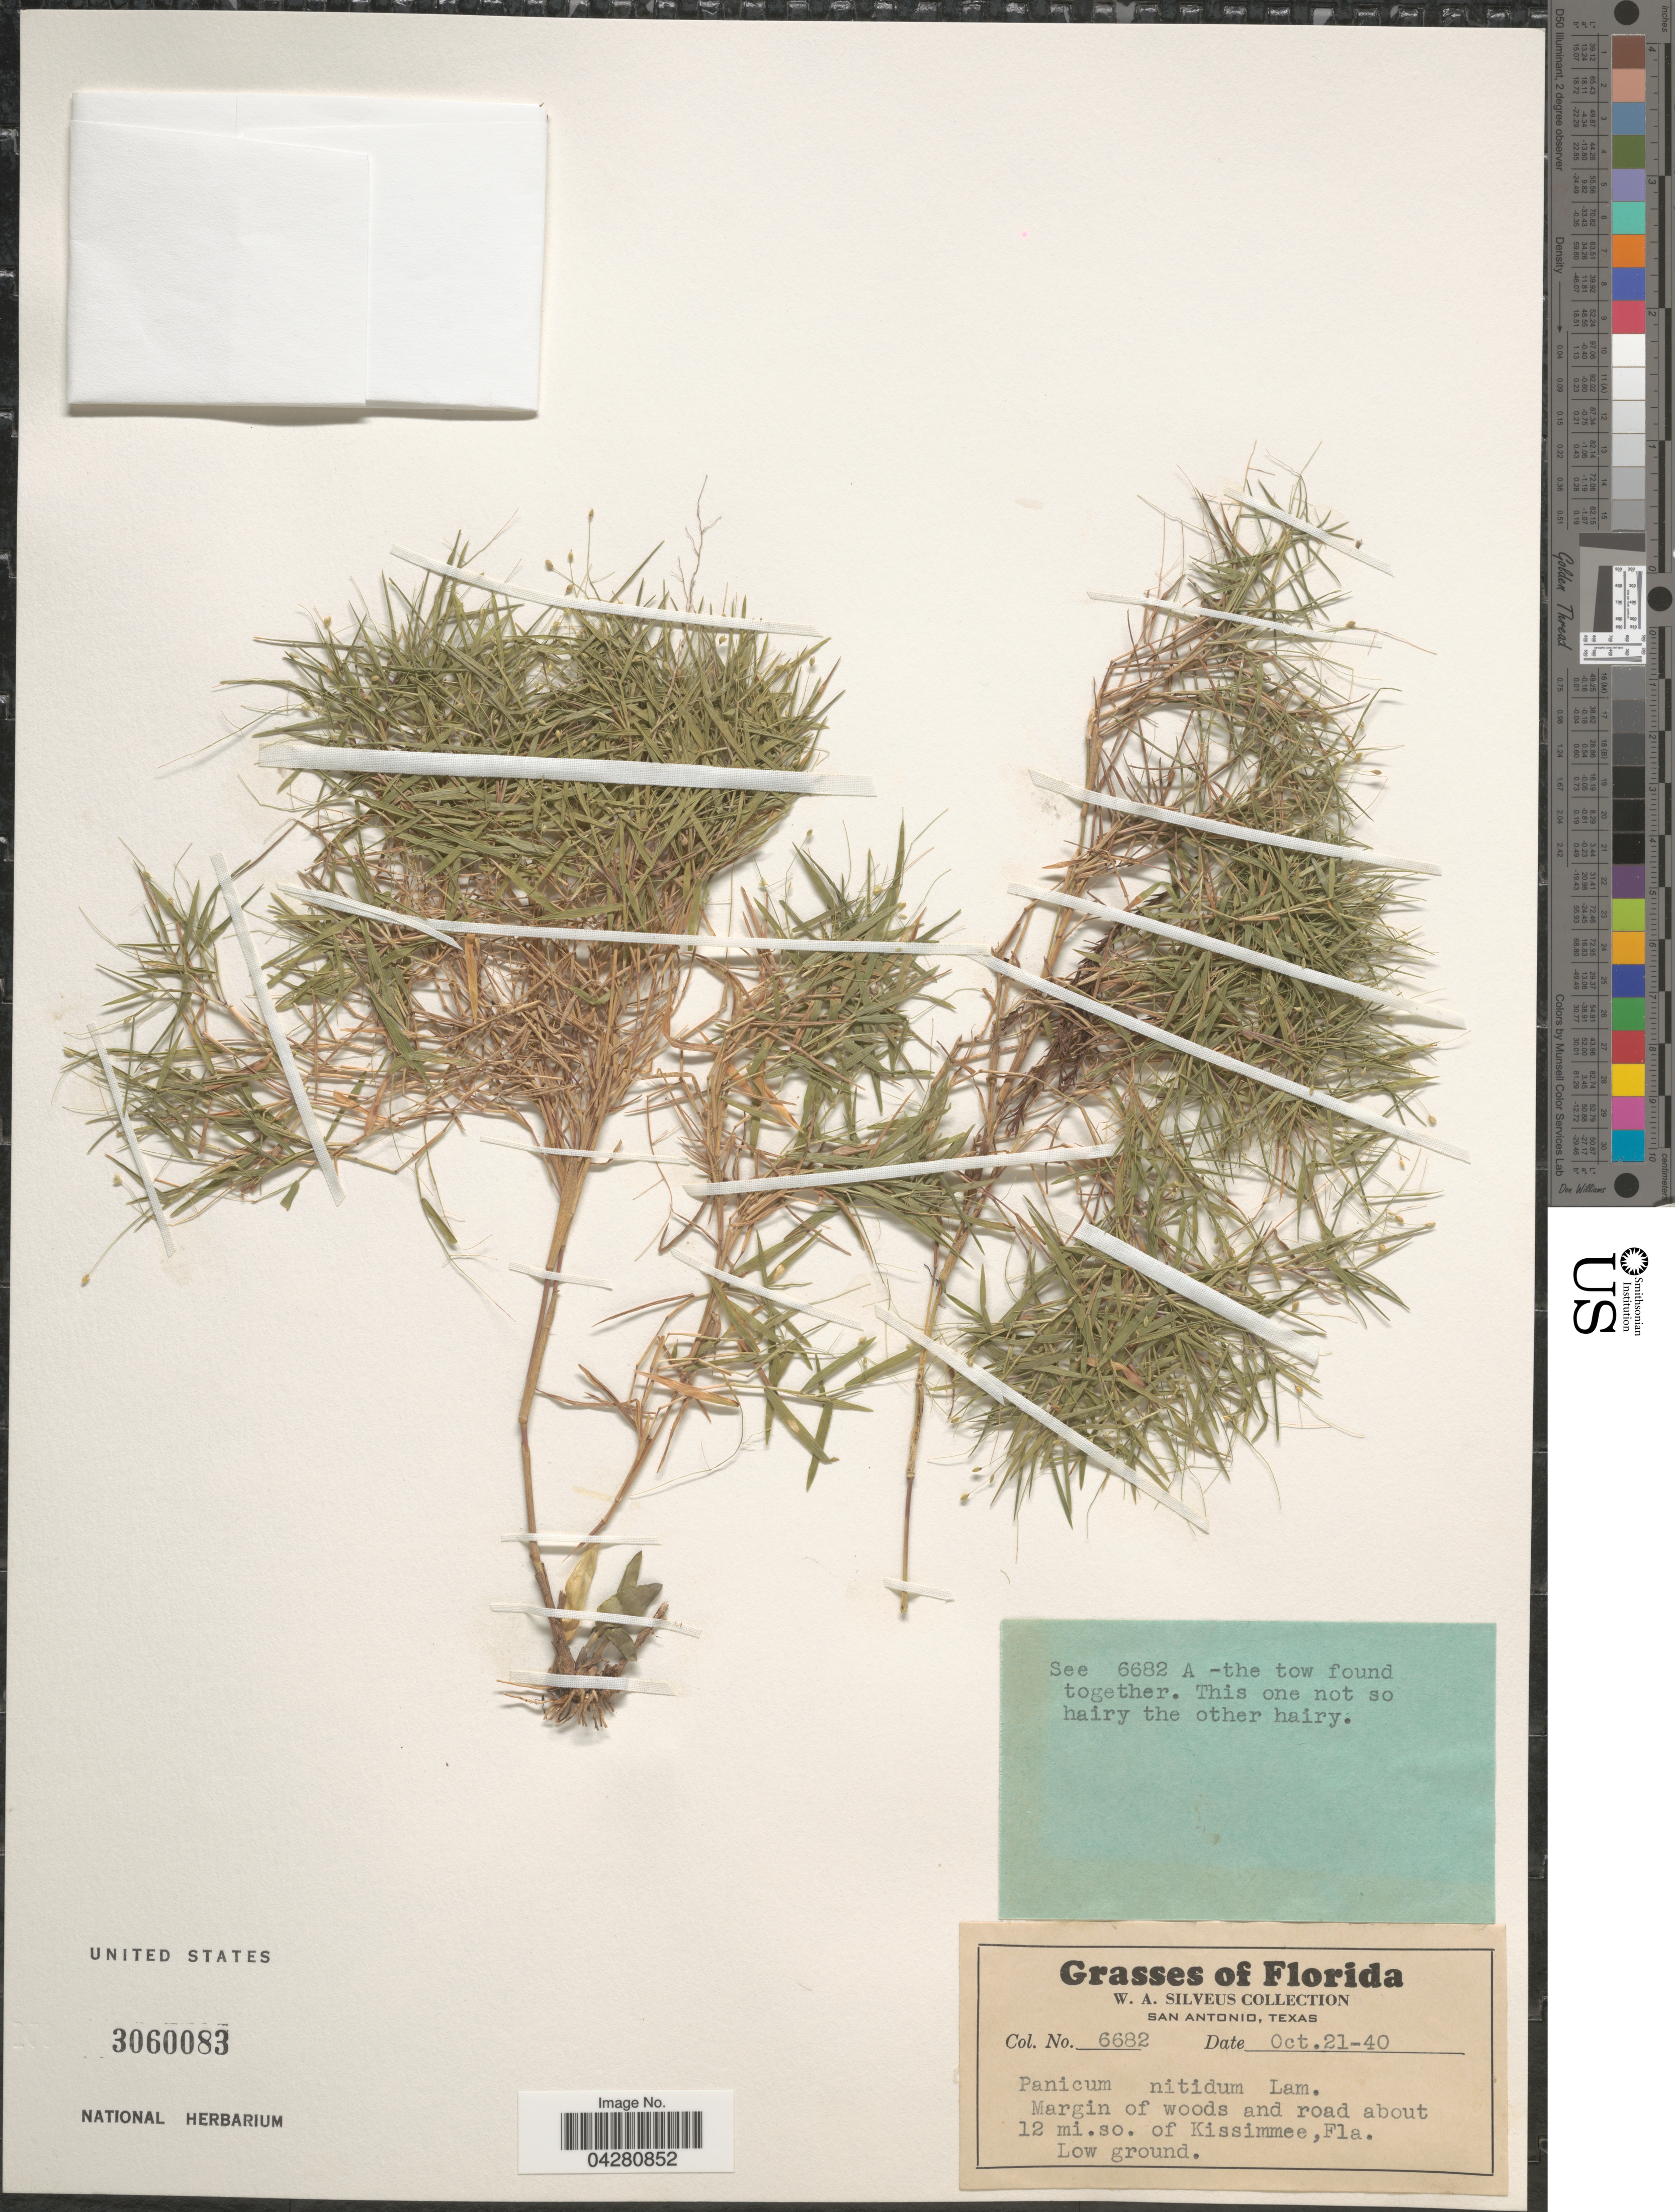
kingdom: Plantae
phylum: Tracheophyta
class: Liliopsida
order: Poales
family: Poaceae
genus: Dichanthelium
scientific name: Dichanthelium dichotomum var. dichotomum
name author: (L.) Gould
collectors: W. Silveus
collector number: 6682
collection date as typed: Transcribed d/m/y: 21/10/40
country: United States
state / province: Florida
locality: Margin of woods and road about 12 mi. so. of Kissimmee.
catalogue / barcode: US 3060083